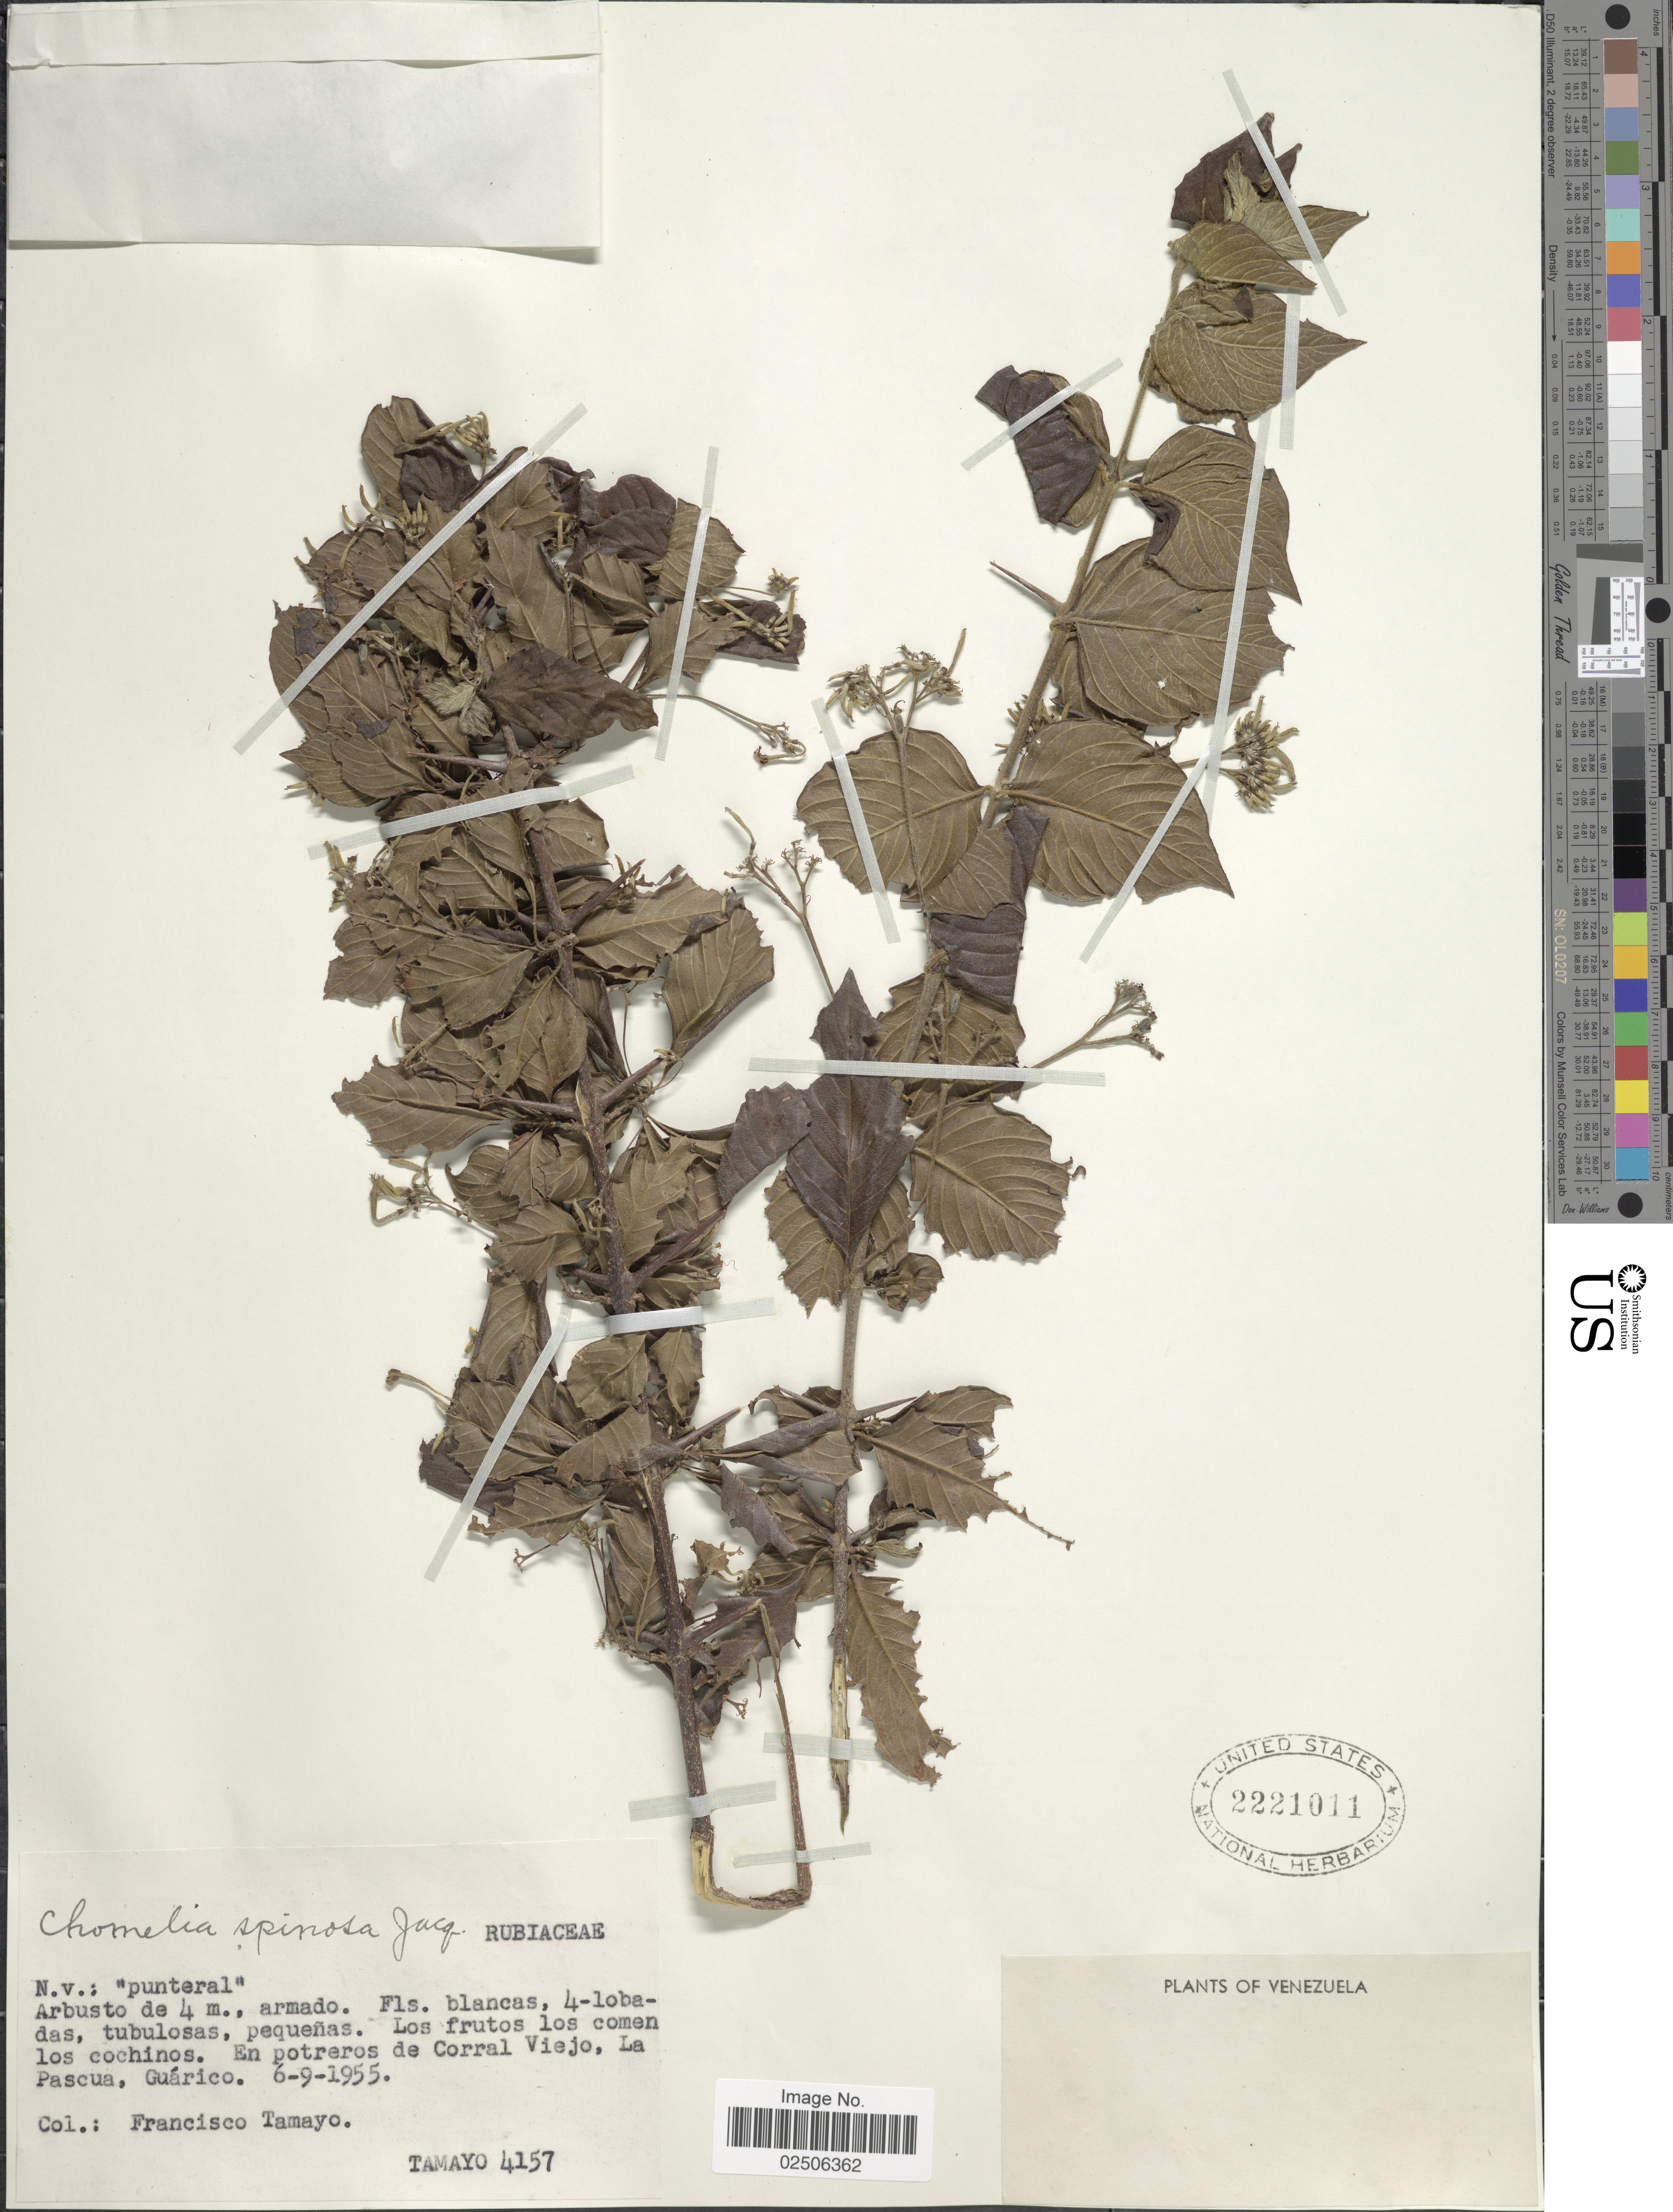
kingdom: Plantae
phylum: Tracheophyta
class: Magnoliopsida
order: Gentianales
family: Rubiaceae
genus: Chomelia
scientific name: Chomelia spinosa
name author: Jacq.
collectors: F. Tamayo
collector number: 4157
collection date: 1955-09-06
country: Venezuela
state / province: Guárico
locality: En potreros de Corral Viejo, La Pascua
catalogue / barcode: US 2221011